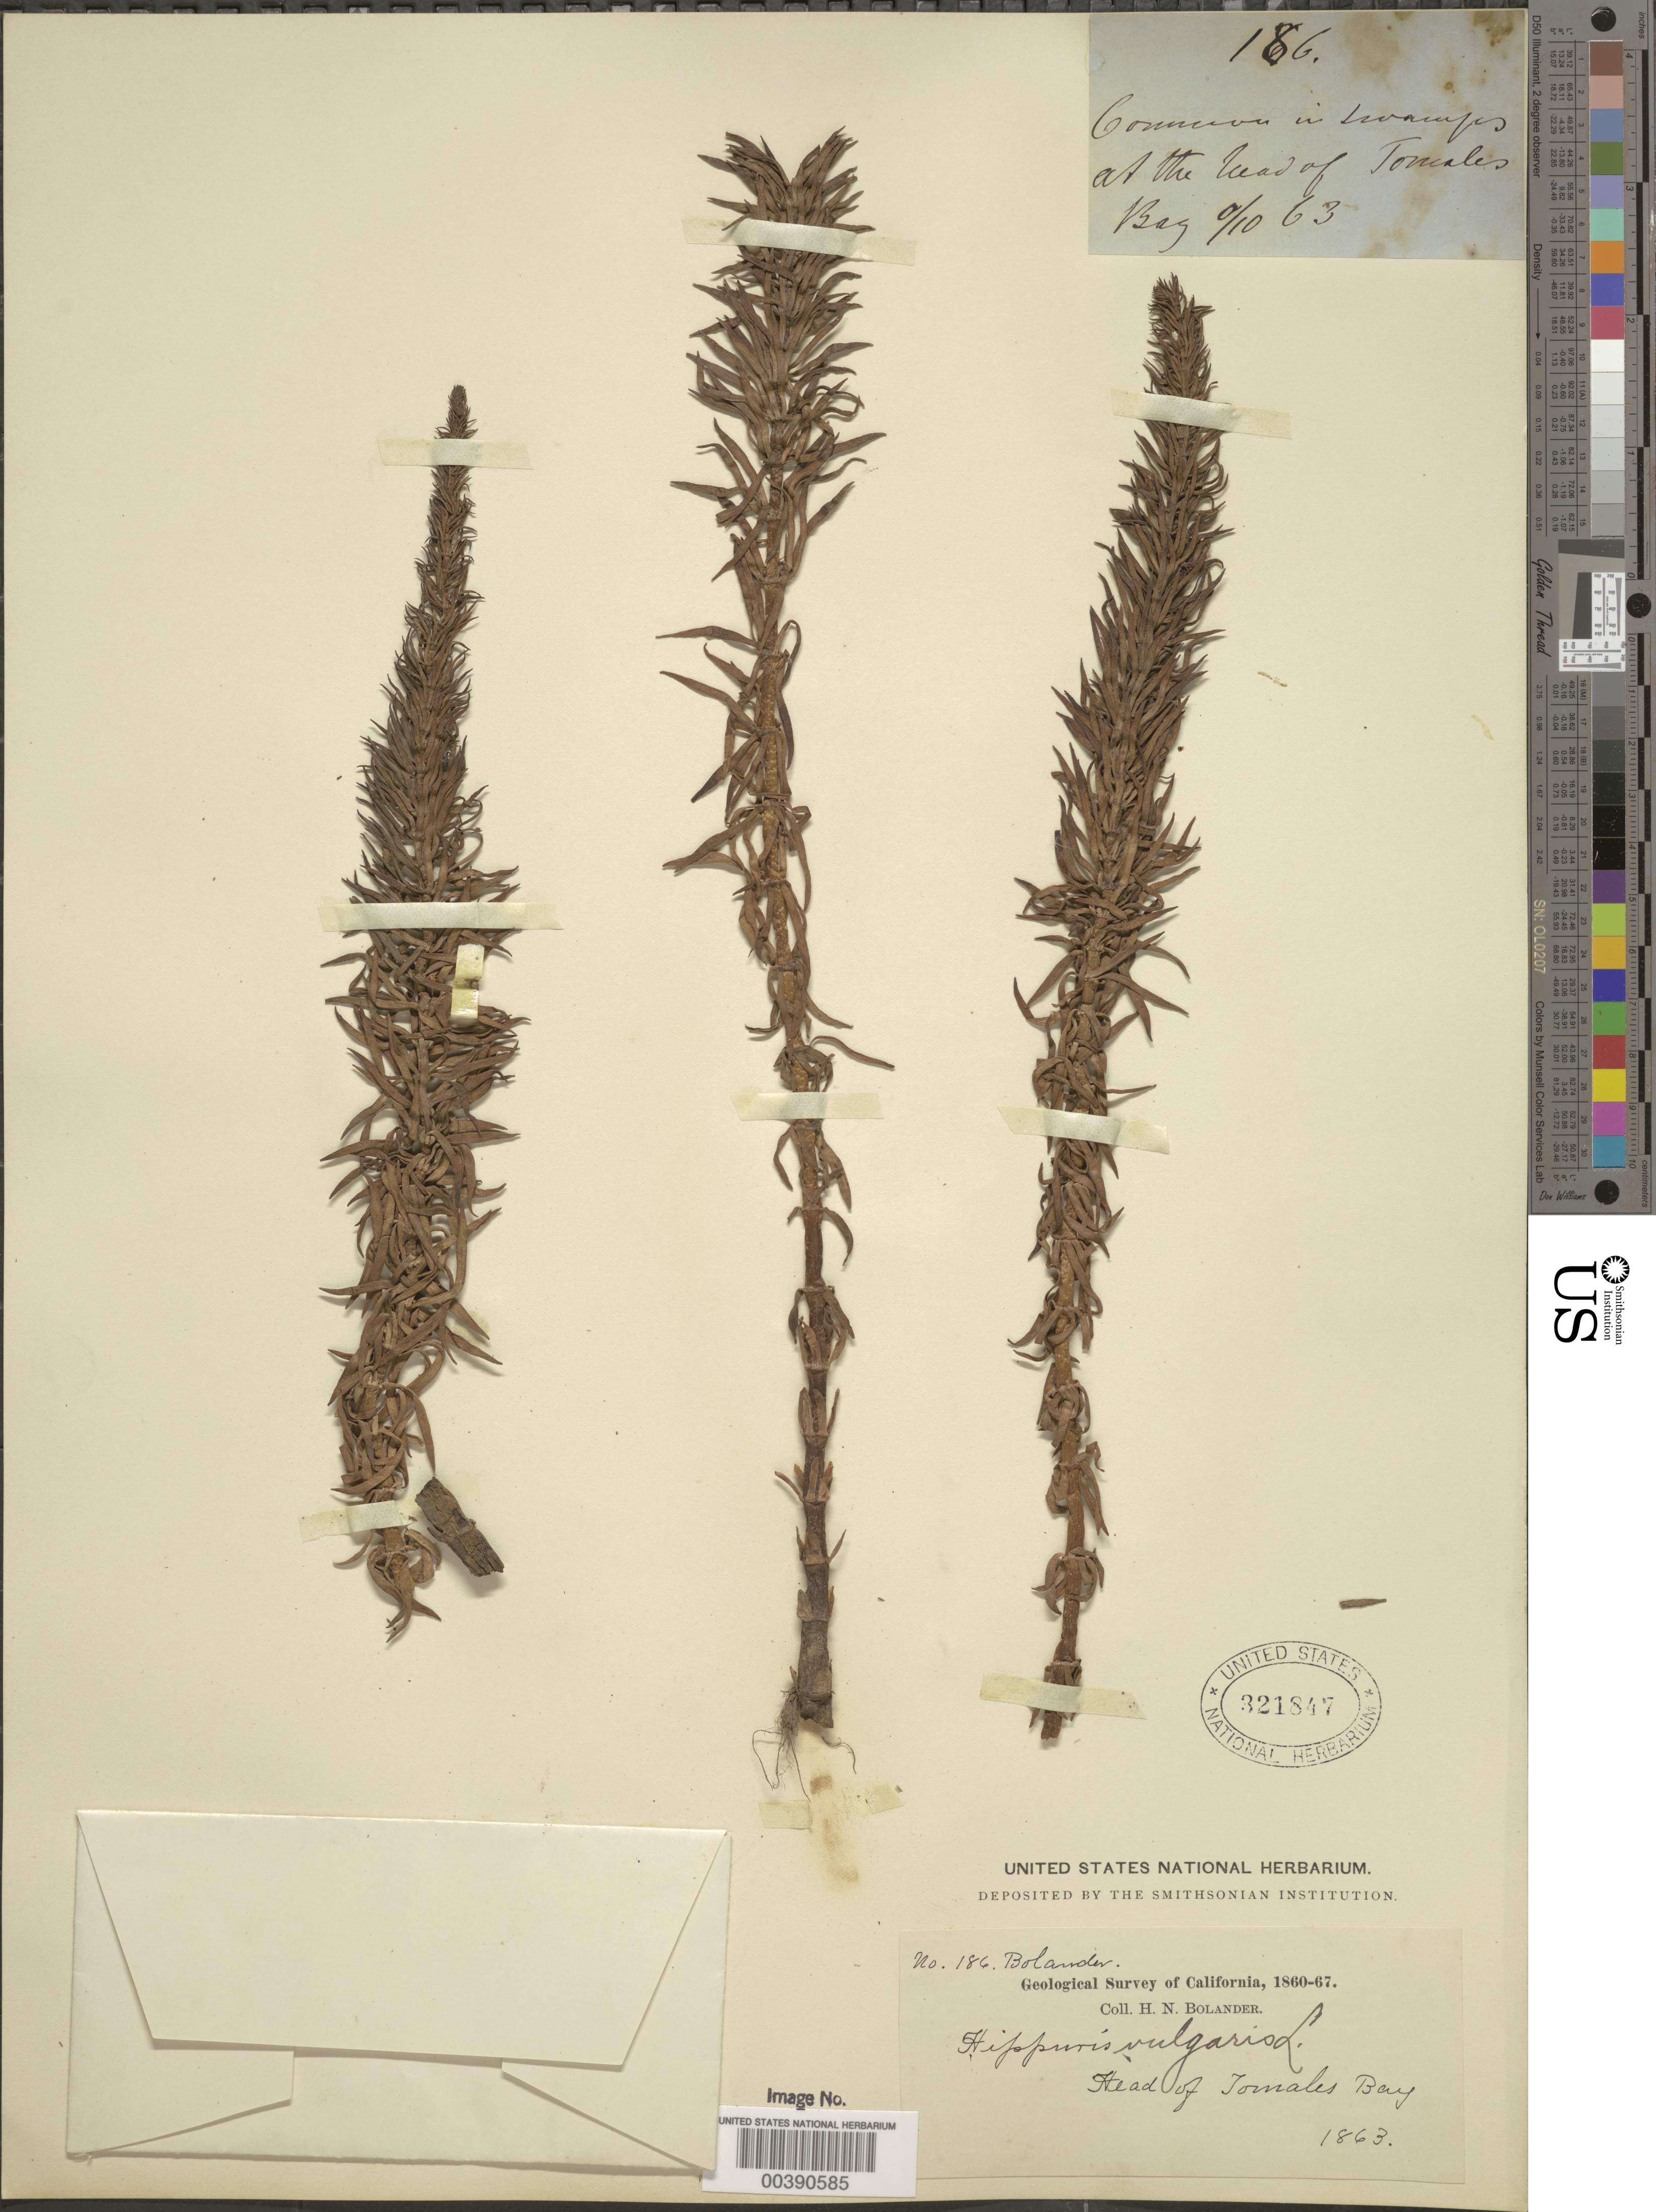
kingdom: Plantae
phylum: Tracheophyta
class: Magnoliopsida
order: Lamiales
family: Plantaginaceae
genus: Hippuris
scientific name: Hippuris vulgaris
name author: L.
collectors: H. Bolander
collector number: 186 Bolander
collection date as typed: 1863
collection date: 1863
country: United States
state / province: California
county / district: Marin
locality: Head of tomales bay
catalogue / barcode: US 321847